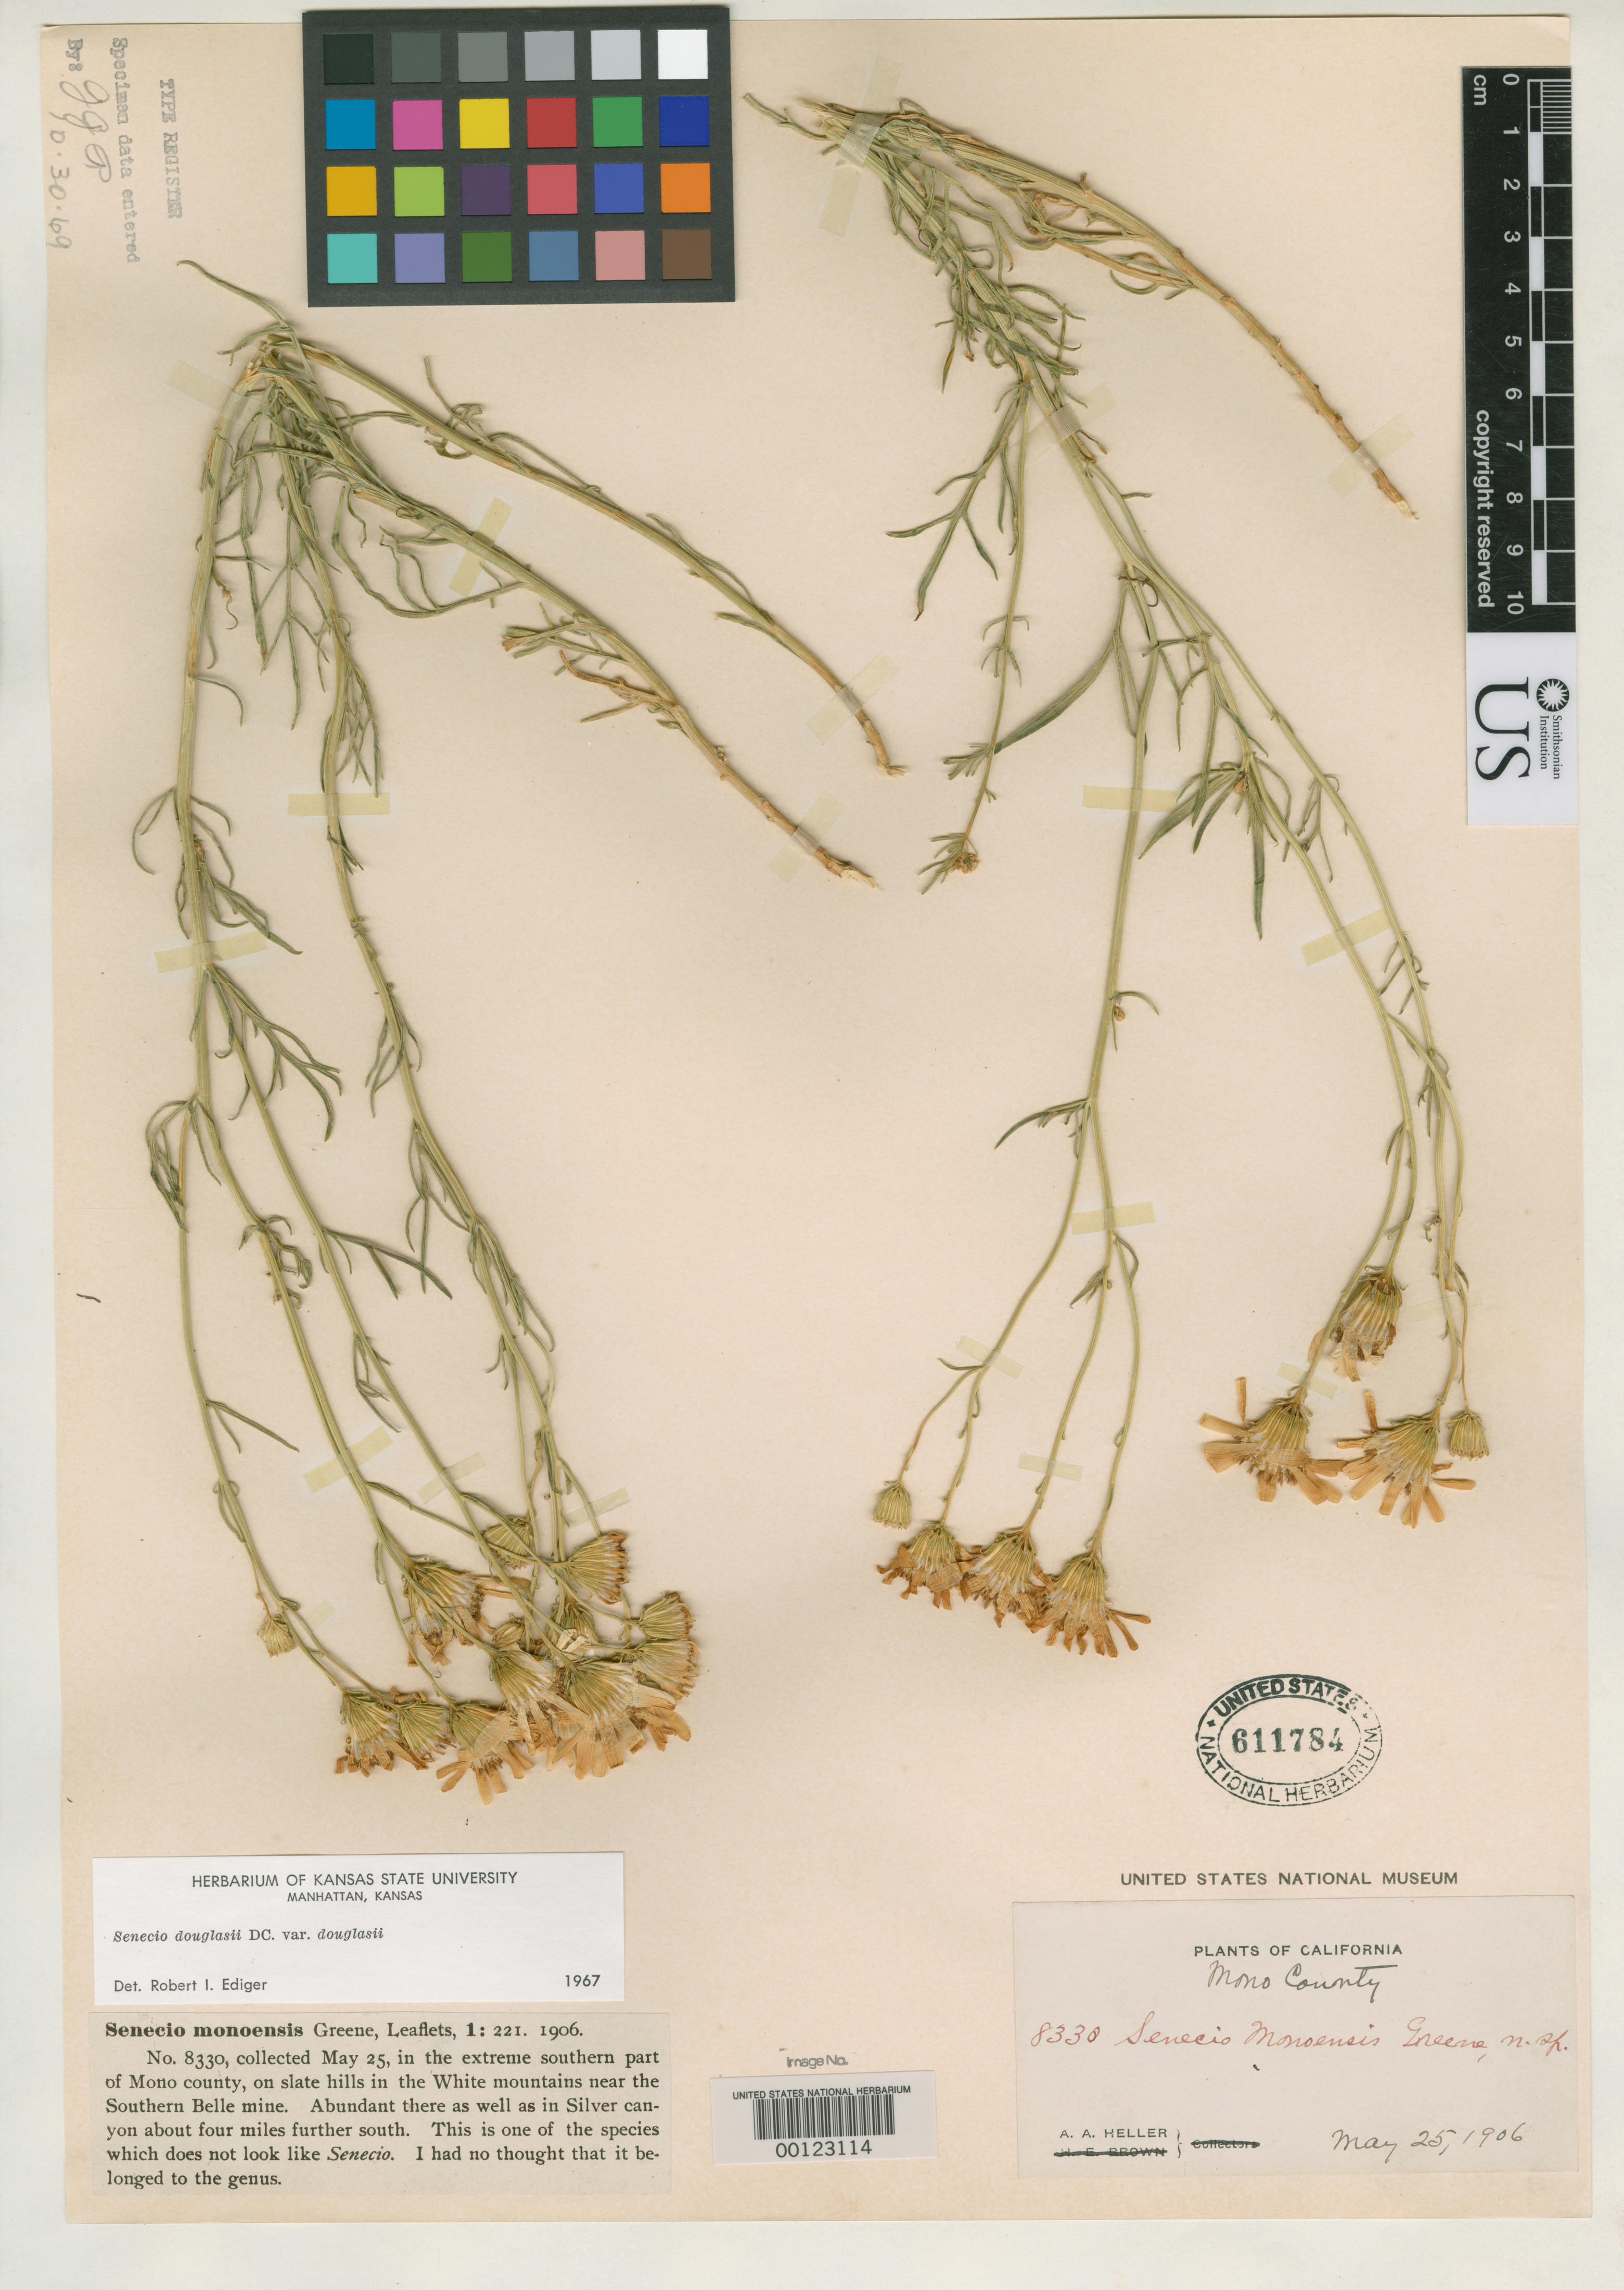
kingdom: Plantae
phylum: Tracheophyta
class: Magnoliopsida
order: Asterales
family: Asteraceae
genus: Senecio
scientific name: Senecio monoensis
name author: Greene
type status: Holotype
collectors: A. A. Heller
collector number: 8330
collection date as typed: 25 May 1906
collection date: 1906-05-25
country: United States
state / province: California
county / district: Mono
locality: White Mts., near Southern Belle Mines.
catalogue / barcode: US 611784